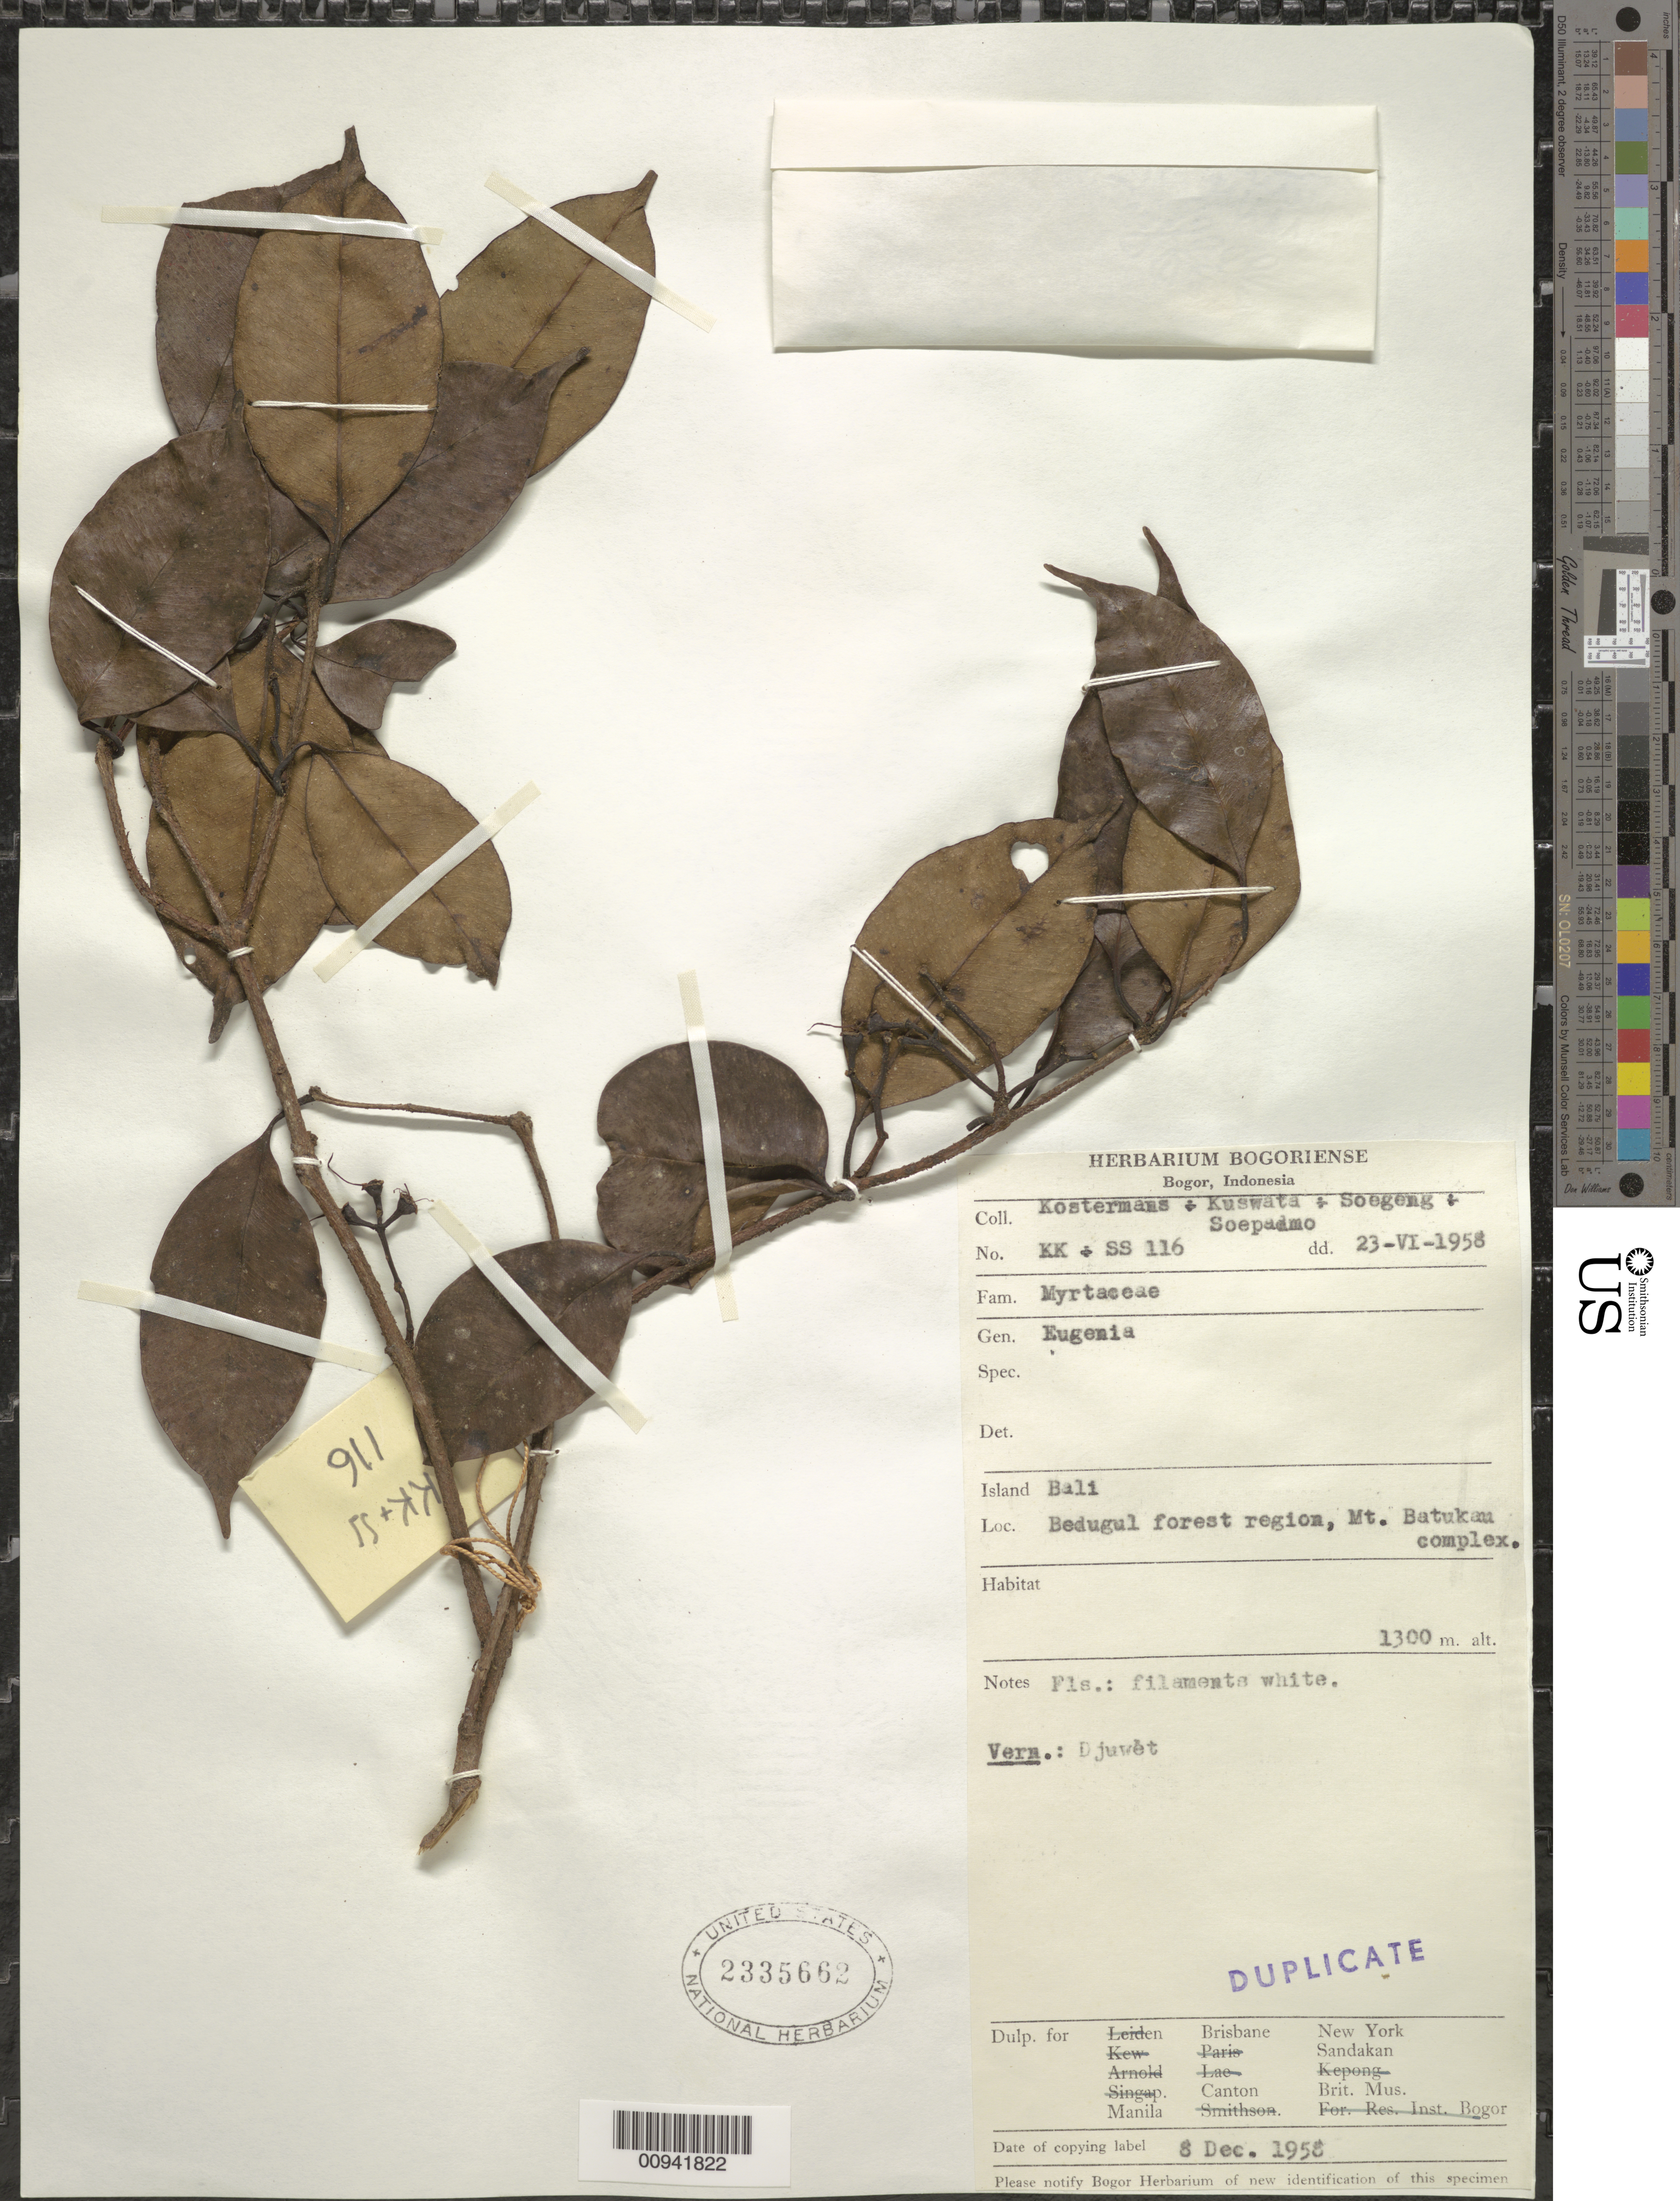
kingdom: Plantae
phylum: Tracheophyta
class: Magnoliopsida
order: Myrtales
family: Myrtaceae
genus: Syzygium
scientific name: Syzygium sp.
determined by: Strong, M. T., (US), Smithsonian Institution - National Museum of Natural History (UNITED STATES)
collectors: A. J. G. Kostermans, K. Kartawinata, W. Soegeng-Reksodihardjo & E. Soepadmo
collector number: KK SS 116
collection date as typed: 23 Jun 1958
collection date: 1958-06-23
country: Indonesia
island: Bali I.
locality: Bedugul forest region, Mt. Batukau complex.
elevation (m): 1300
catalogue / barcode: US 2335662